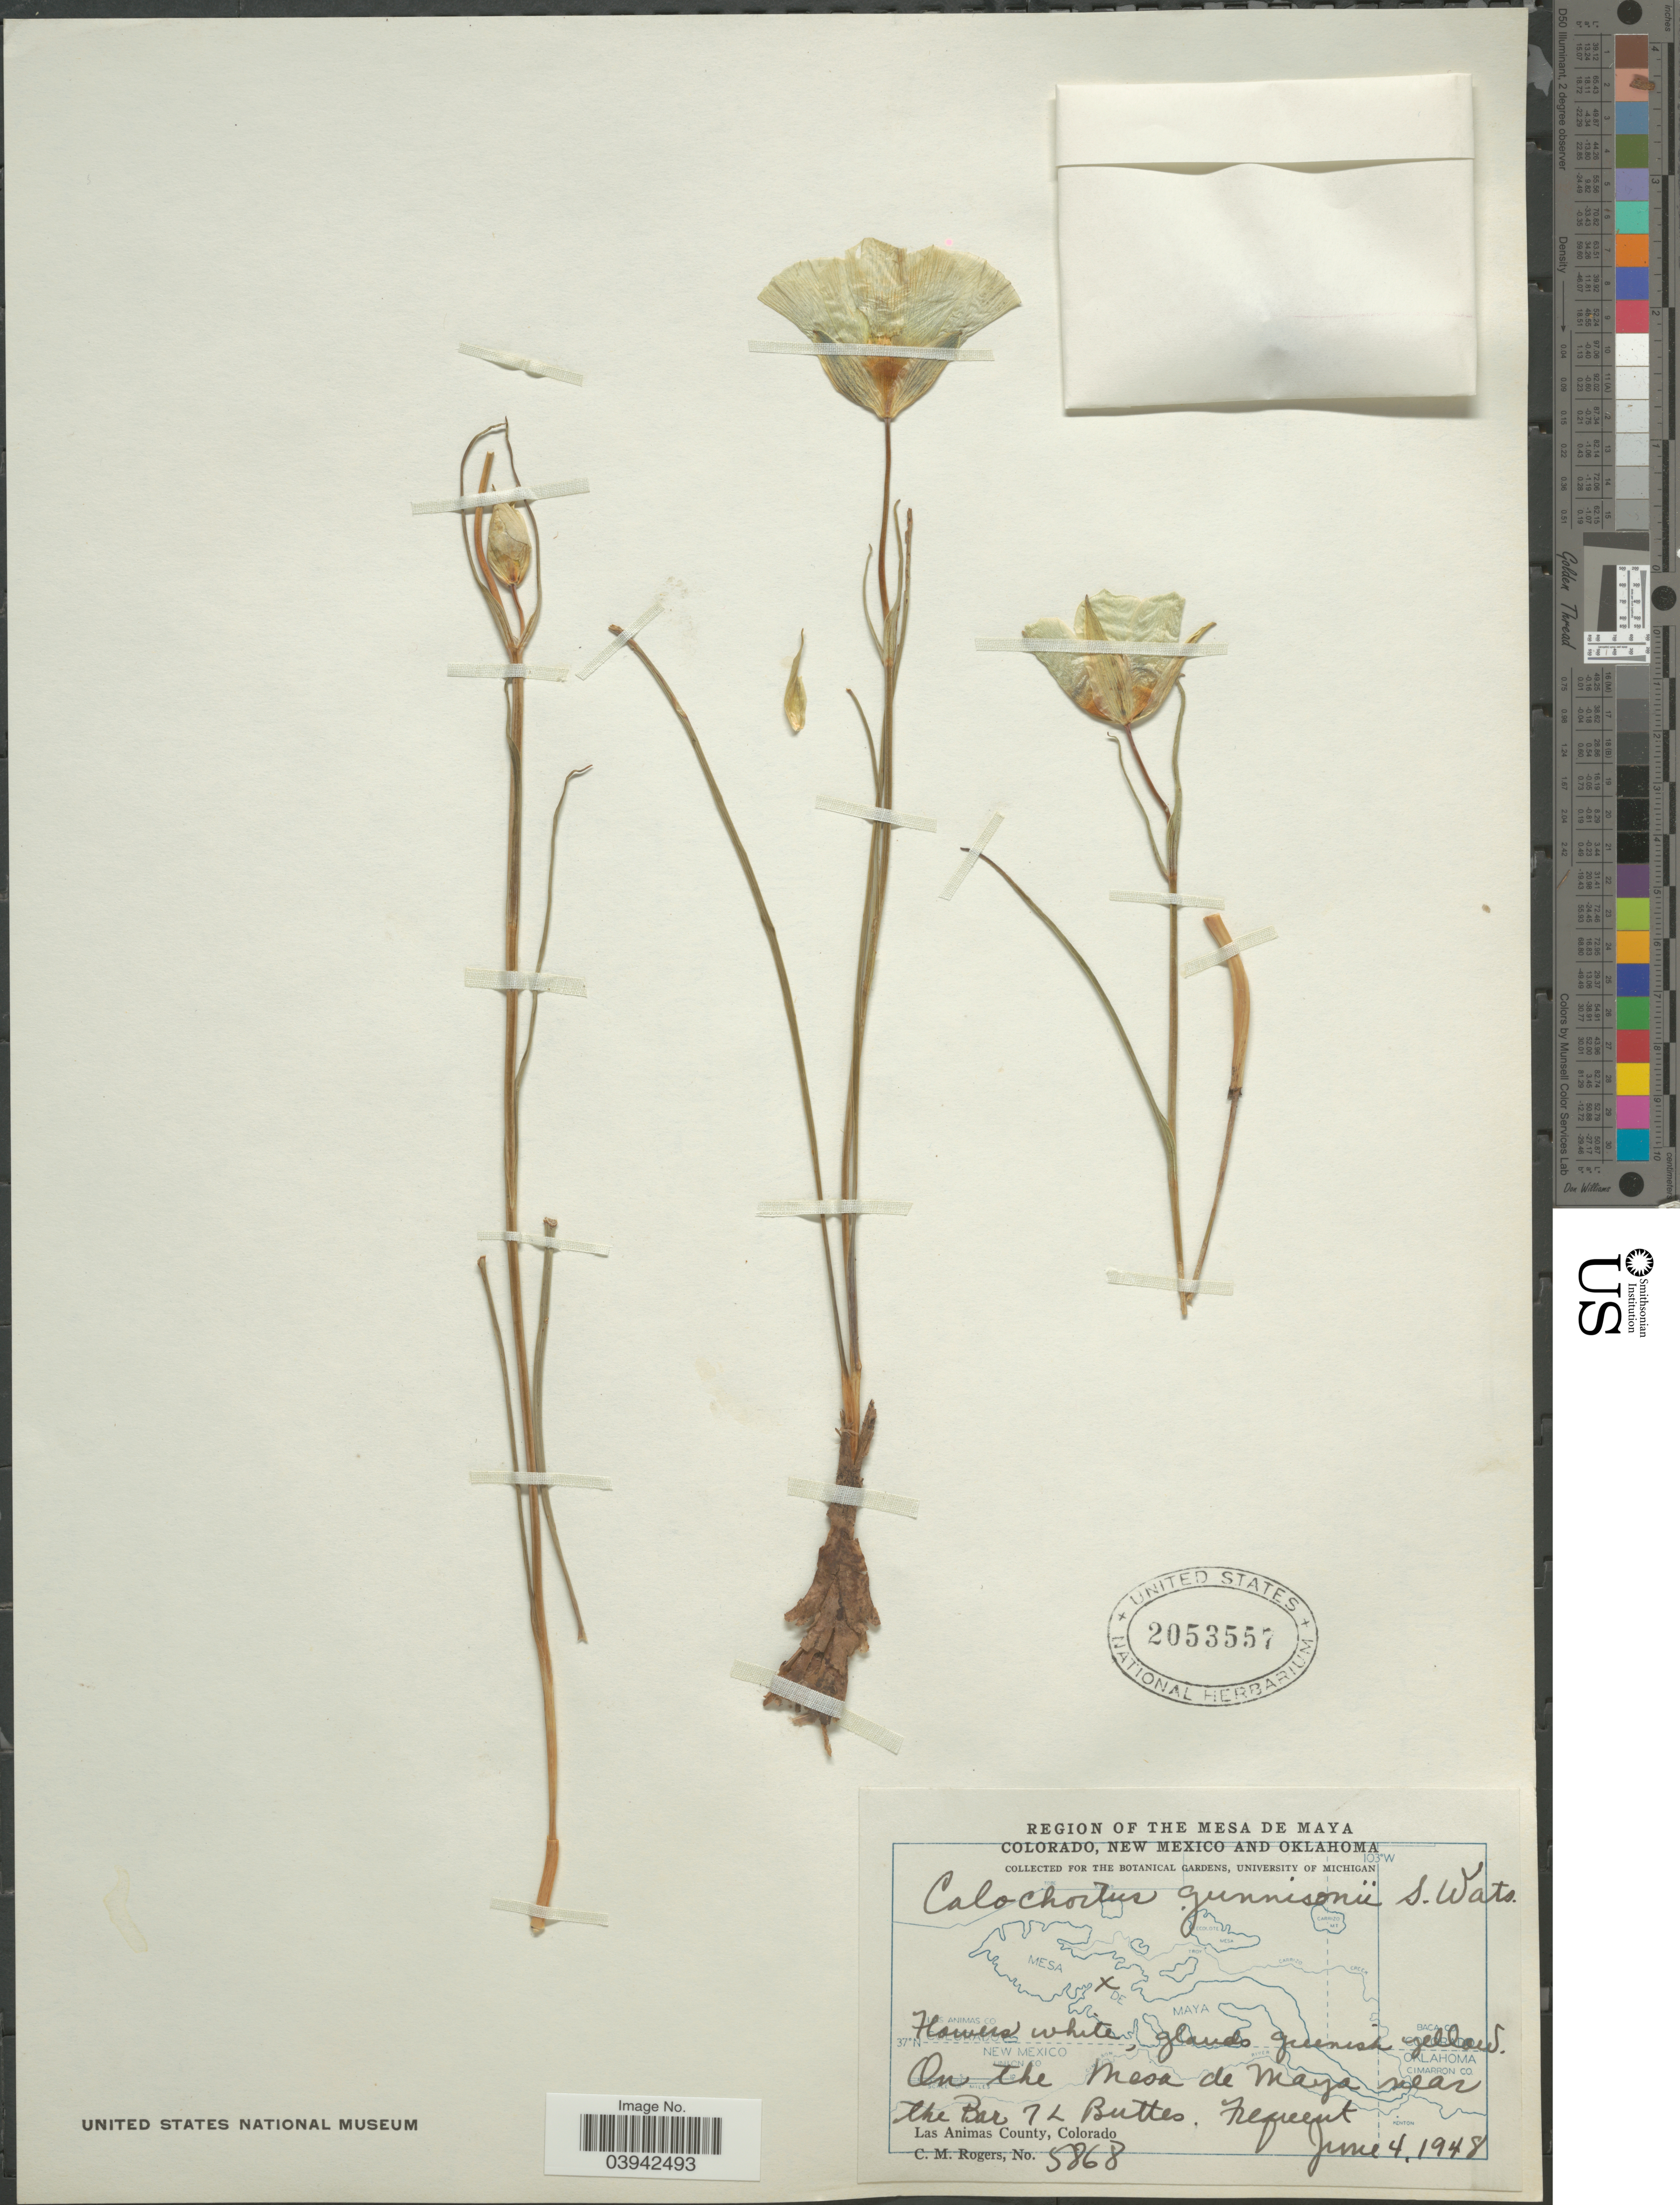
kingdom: Plantae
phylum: Tracheophyta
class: Liliopsida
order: Liliales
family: Liliaceae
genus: Calochortus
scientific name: Calochortus gunnisonii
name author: S. Watson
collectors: C. M. Rogers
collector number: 5868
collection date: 1948-06-04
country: United States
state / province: Colorado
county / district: Las Animas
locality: On the Mesa de Maya near the Bar 7 L Buttes, Las Animas County.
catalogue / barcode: US 2053557